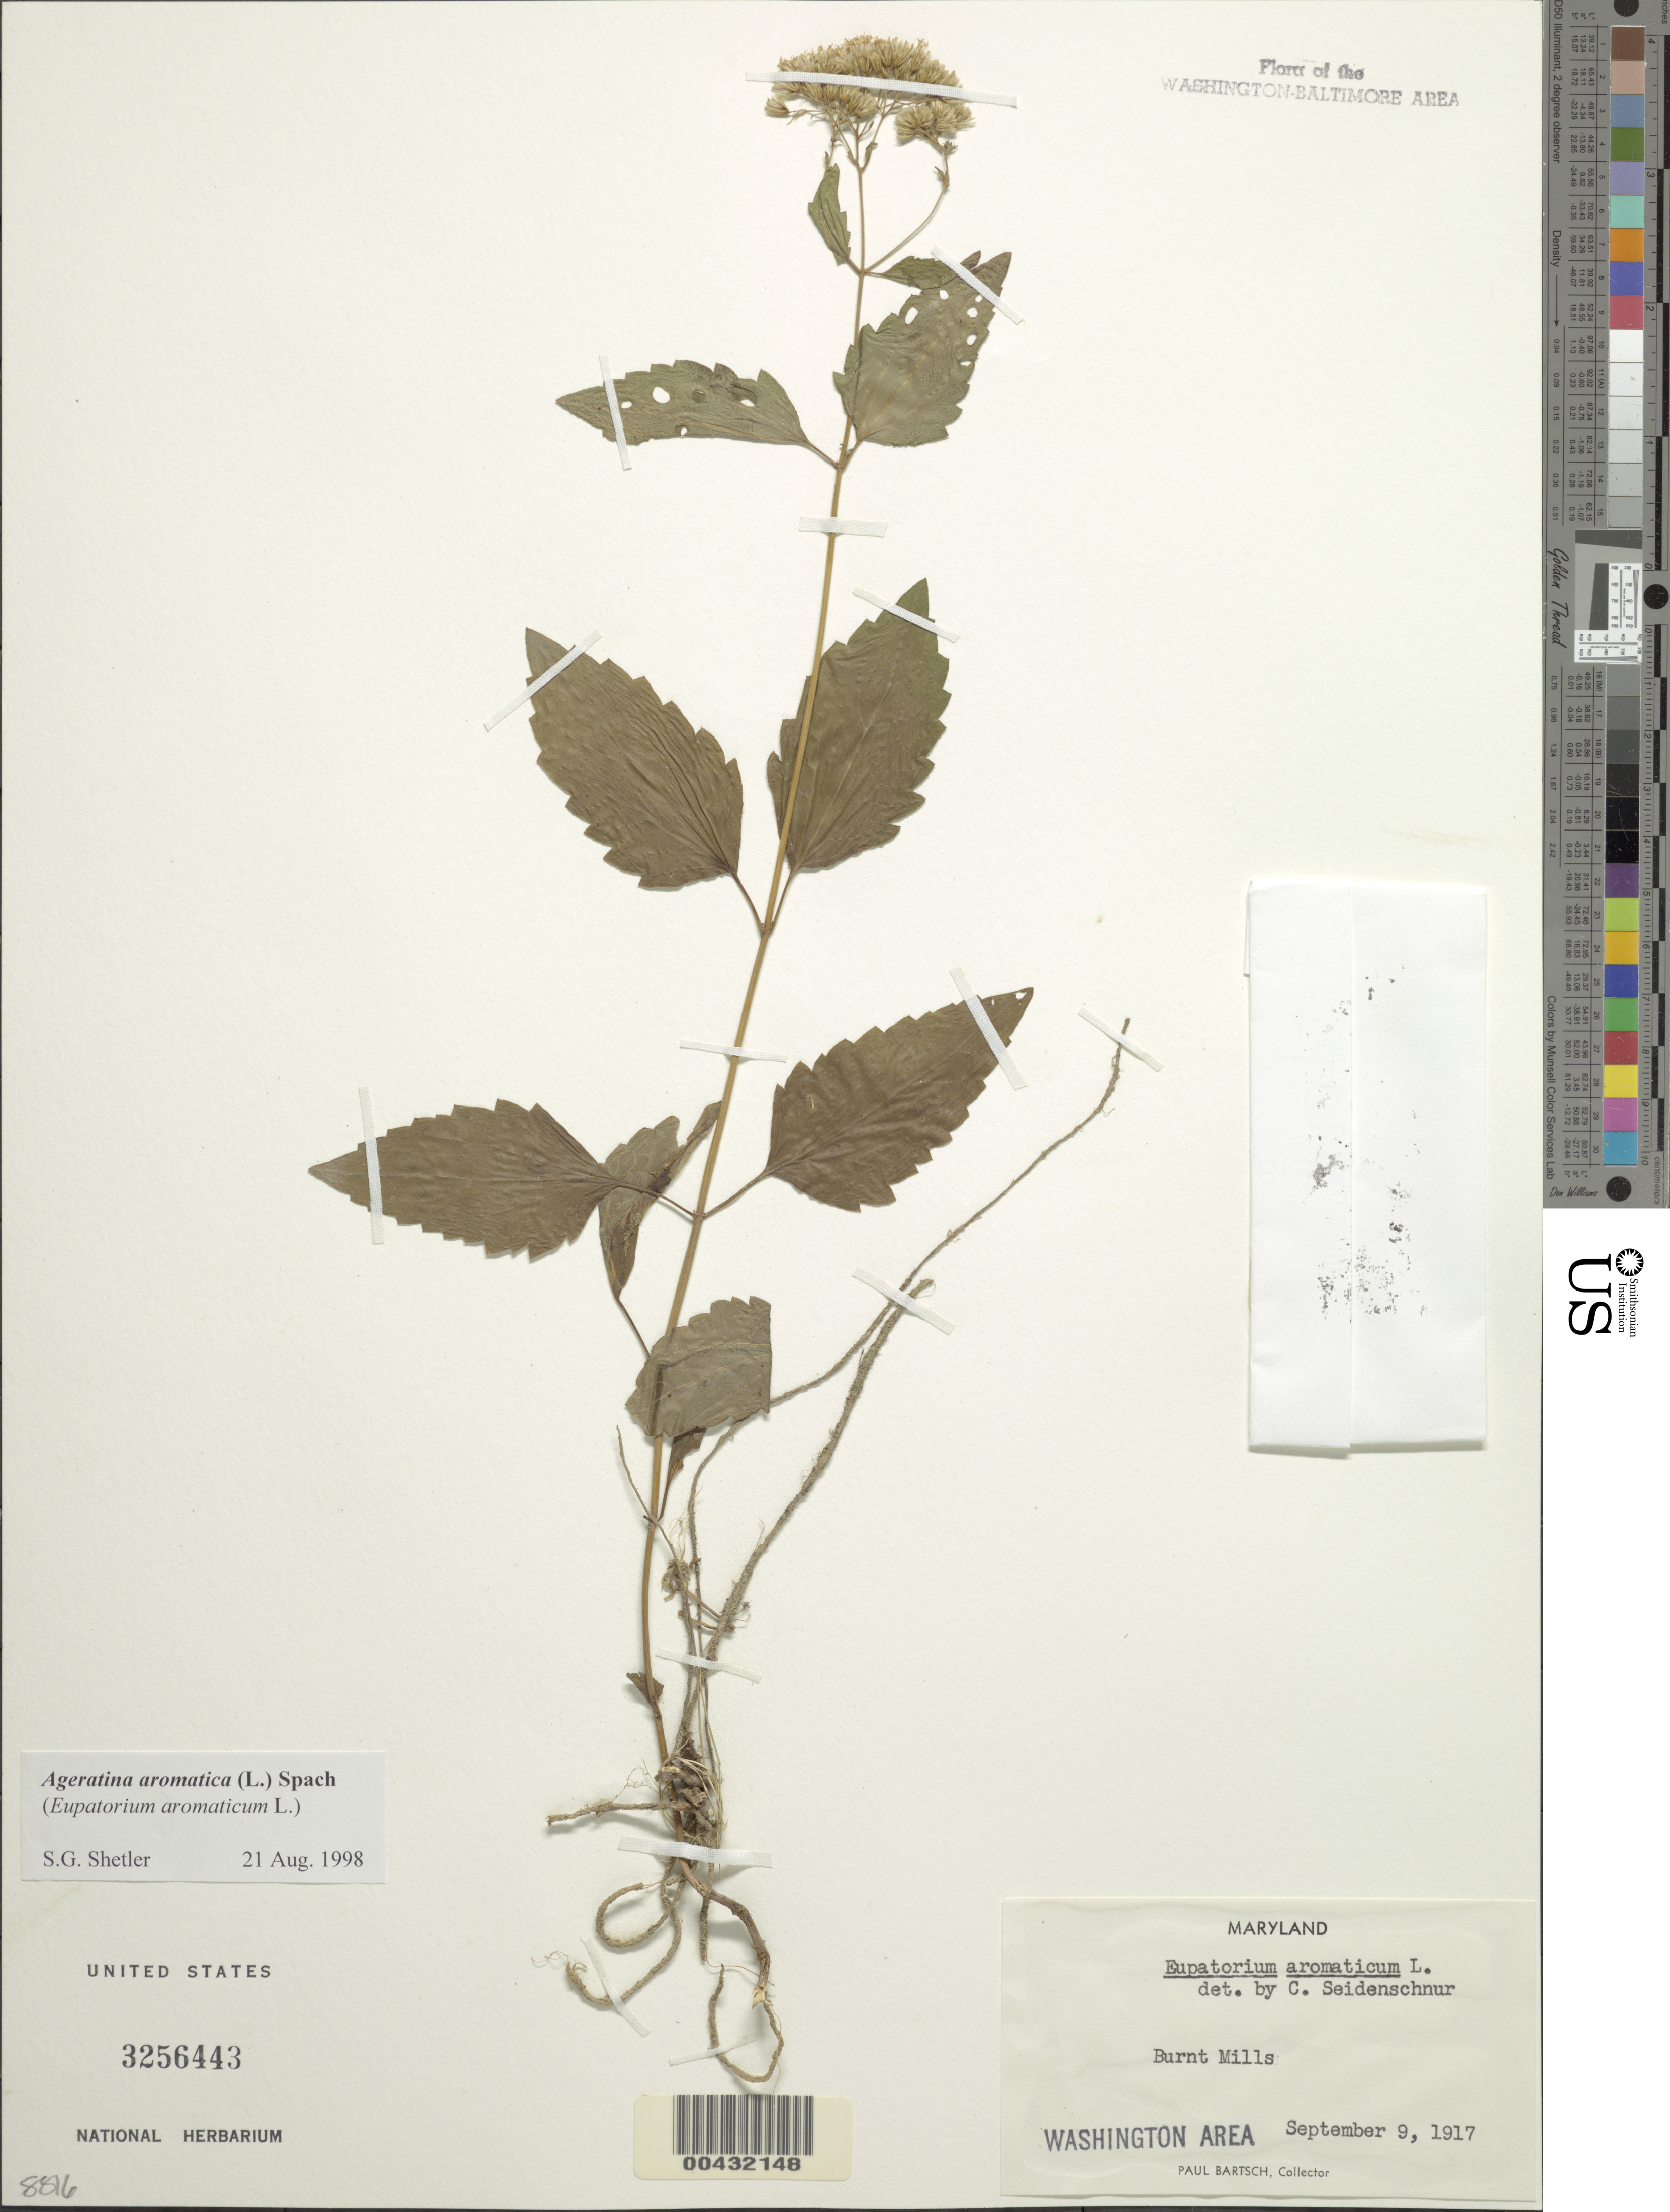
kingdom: Plantae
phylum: Tracheophyta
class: Magnoliopsida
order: Asterales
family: Asteraceae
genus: Ageratina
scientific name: Ageratina aromatica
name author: (L.) Spach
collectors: P. Bartsch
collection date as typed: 09 Sep 1917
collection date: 1917-09-09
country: United States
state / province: Maryland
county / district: Montgomery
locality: Burnt Mills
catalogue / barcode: US 3256443